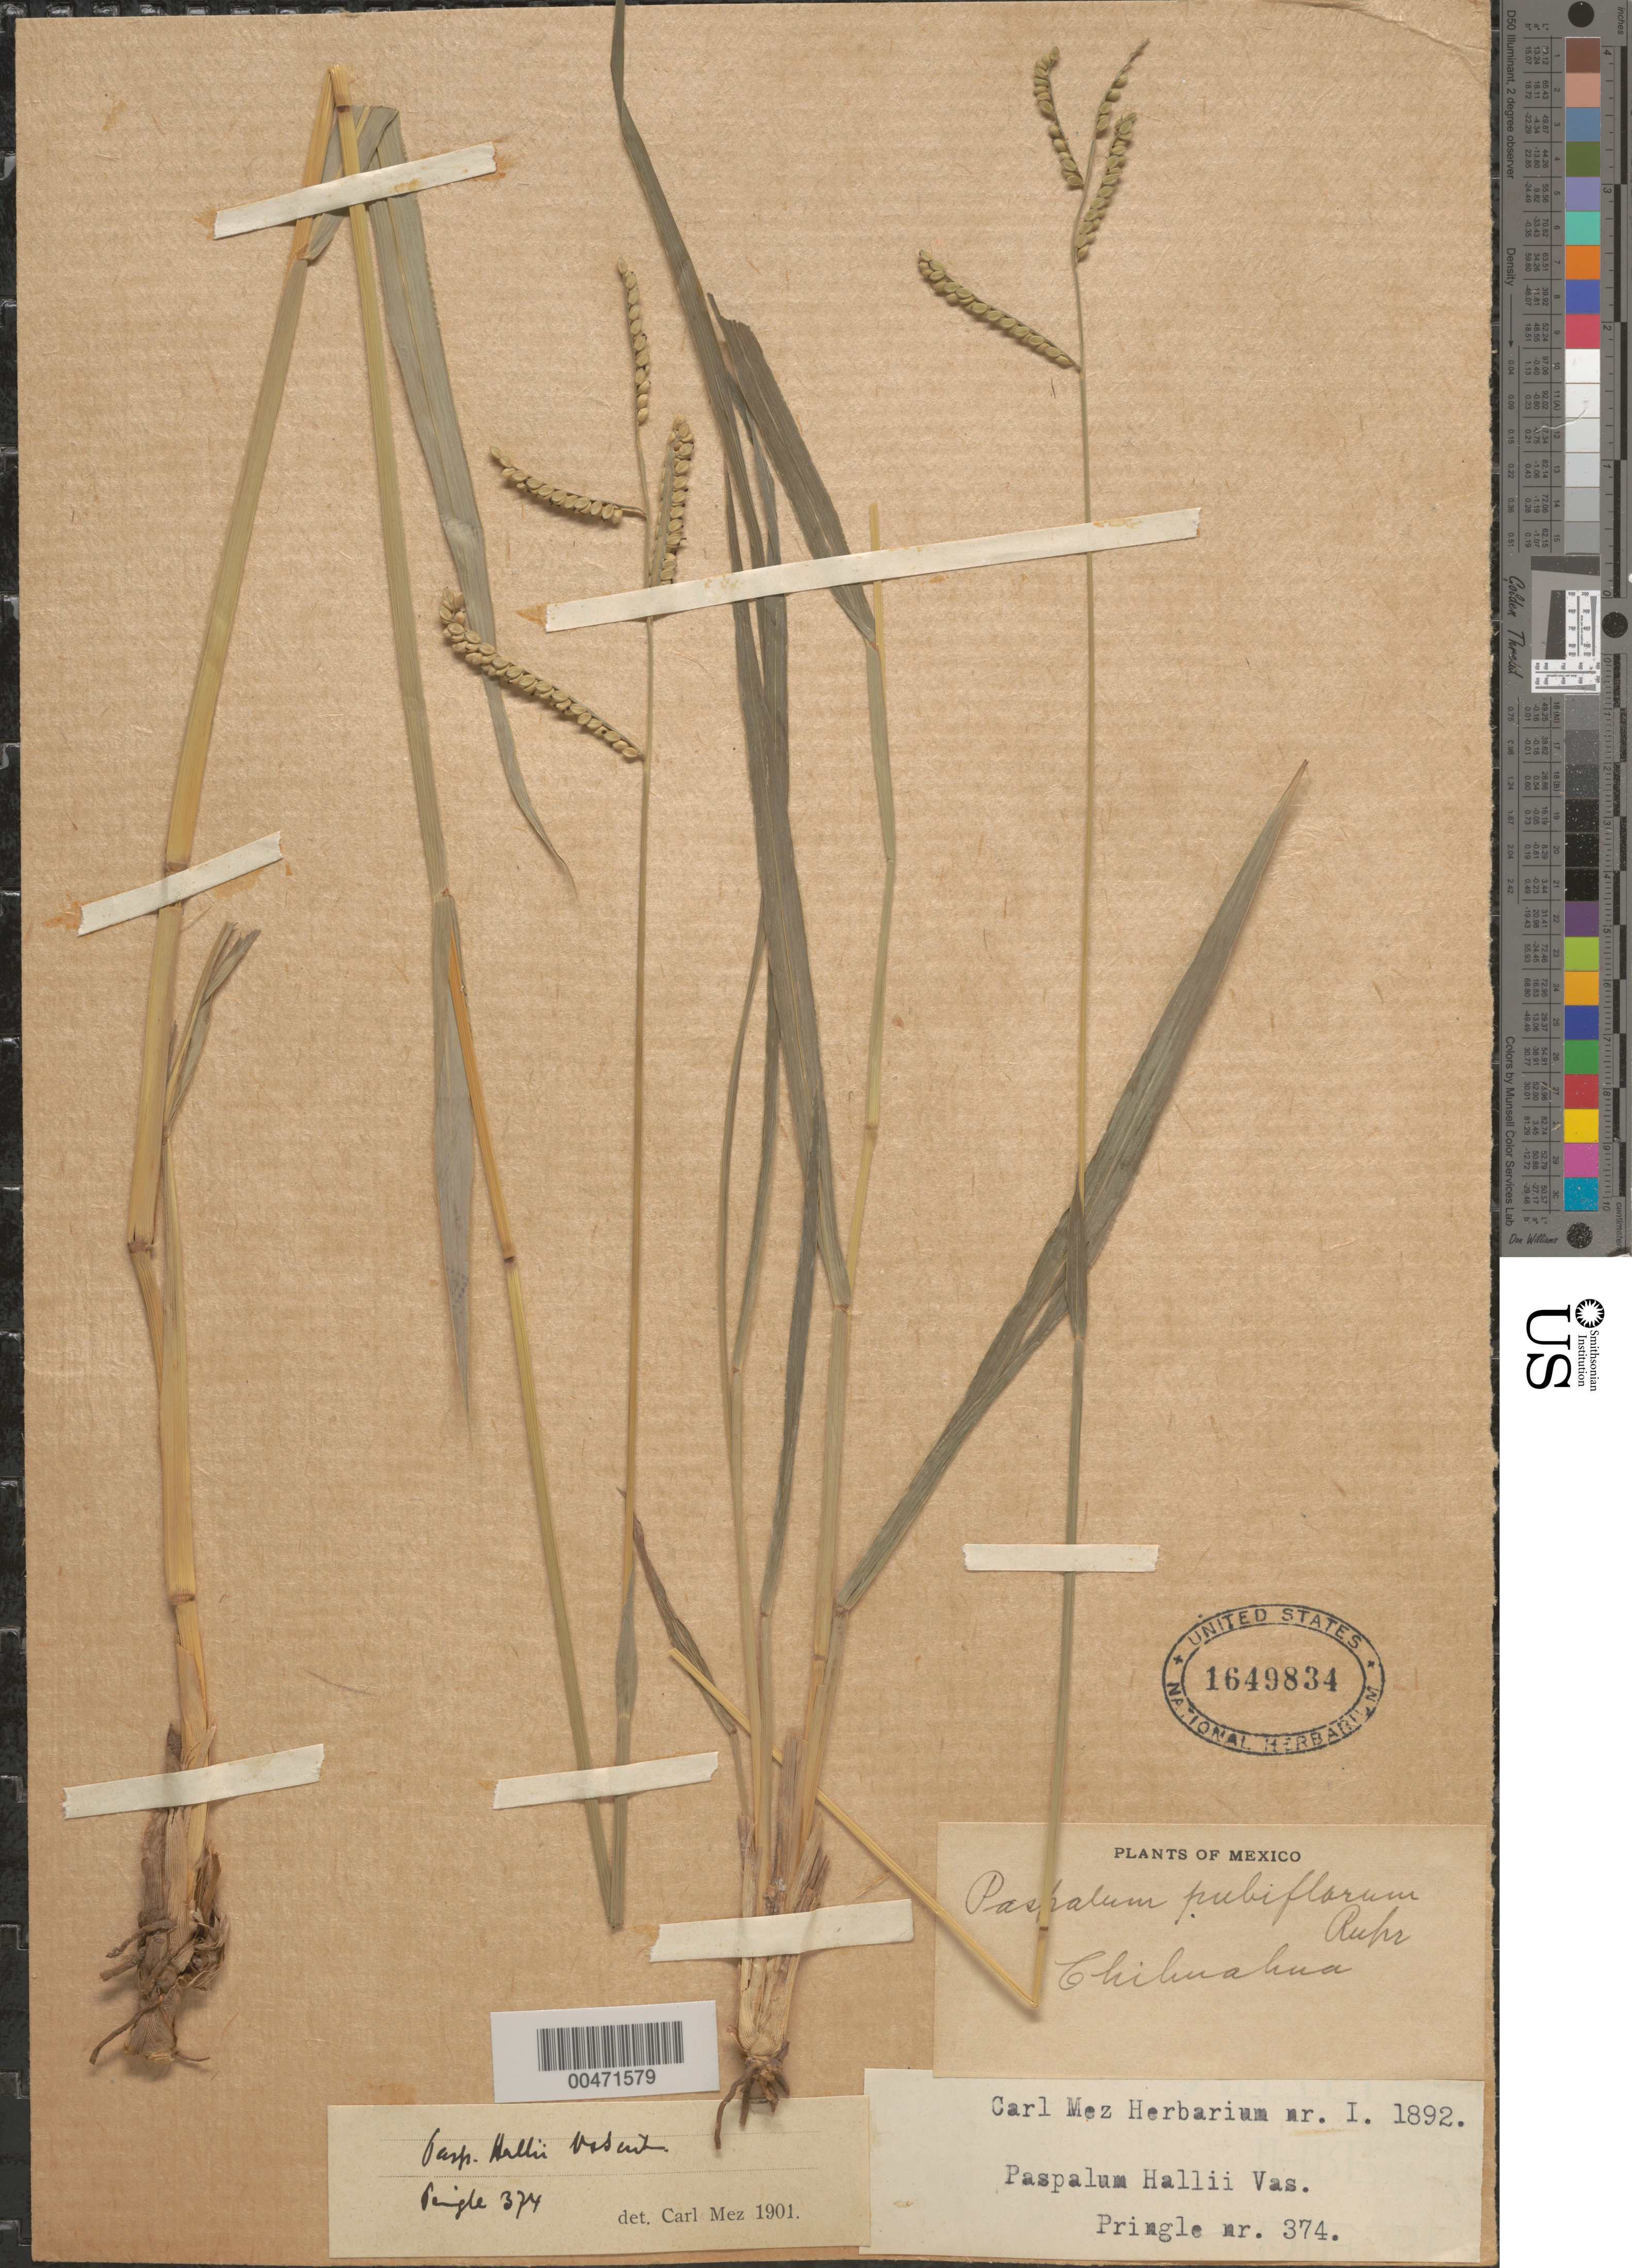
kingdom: Plantae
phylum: Tracheophyta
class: Liliopsida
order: Poales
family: Poaceae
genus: Paspalum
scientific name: Paspalum pubiflorum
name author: Rupr. ex E. Fourn.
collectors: -- Pringle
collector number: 374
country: Mexico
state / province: Chihuahua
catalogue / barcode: US 1649834